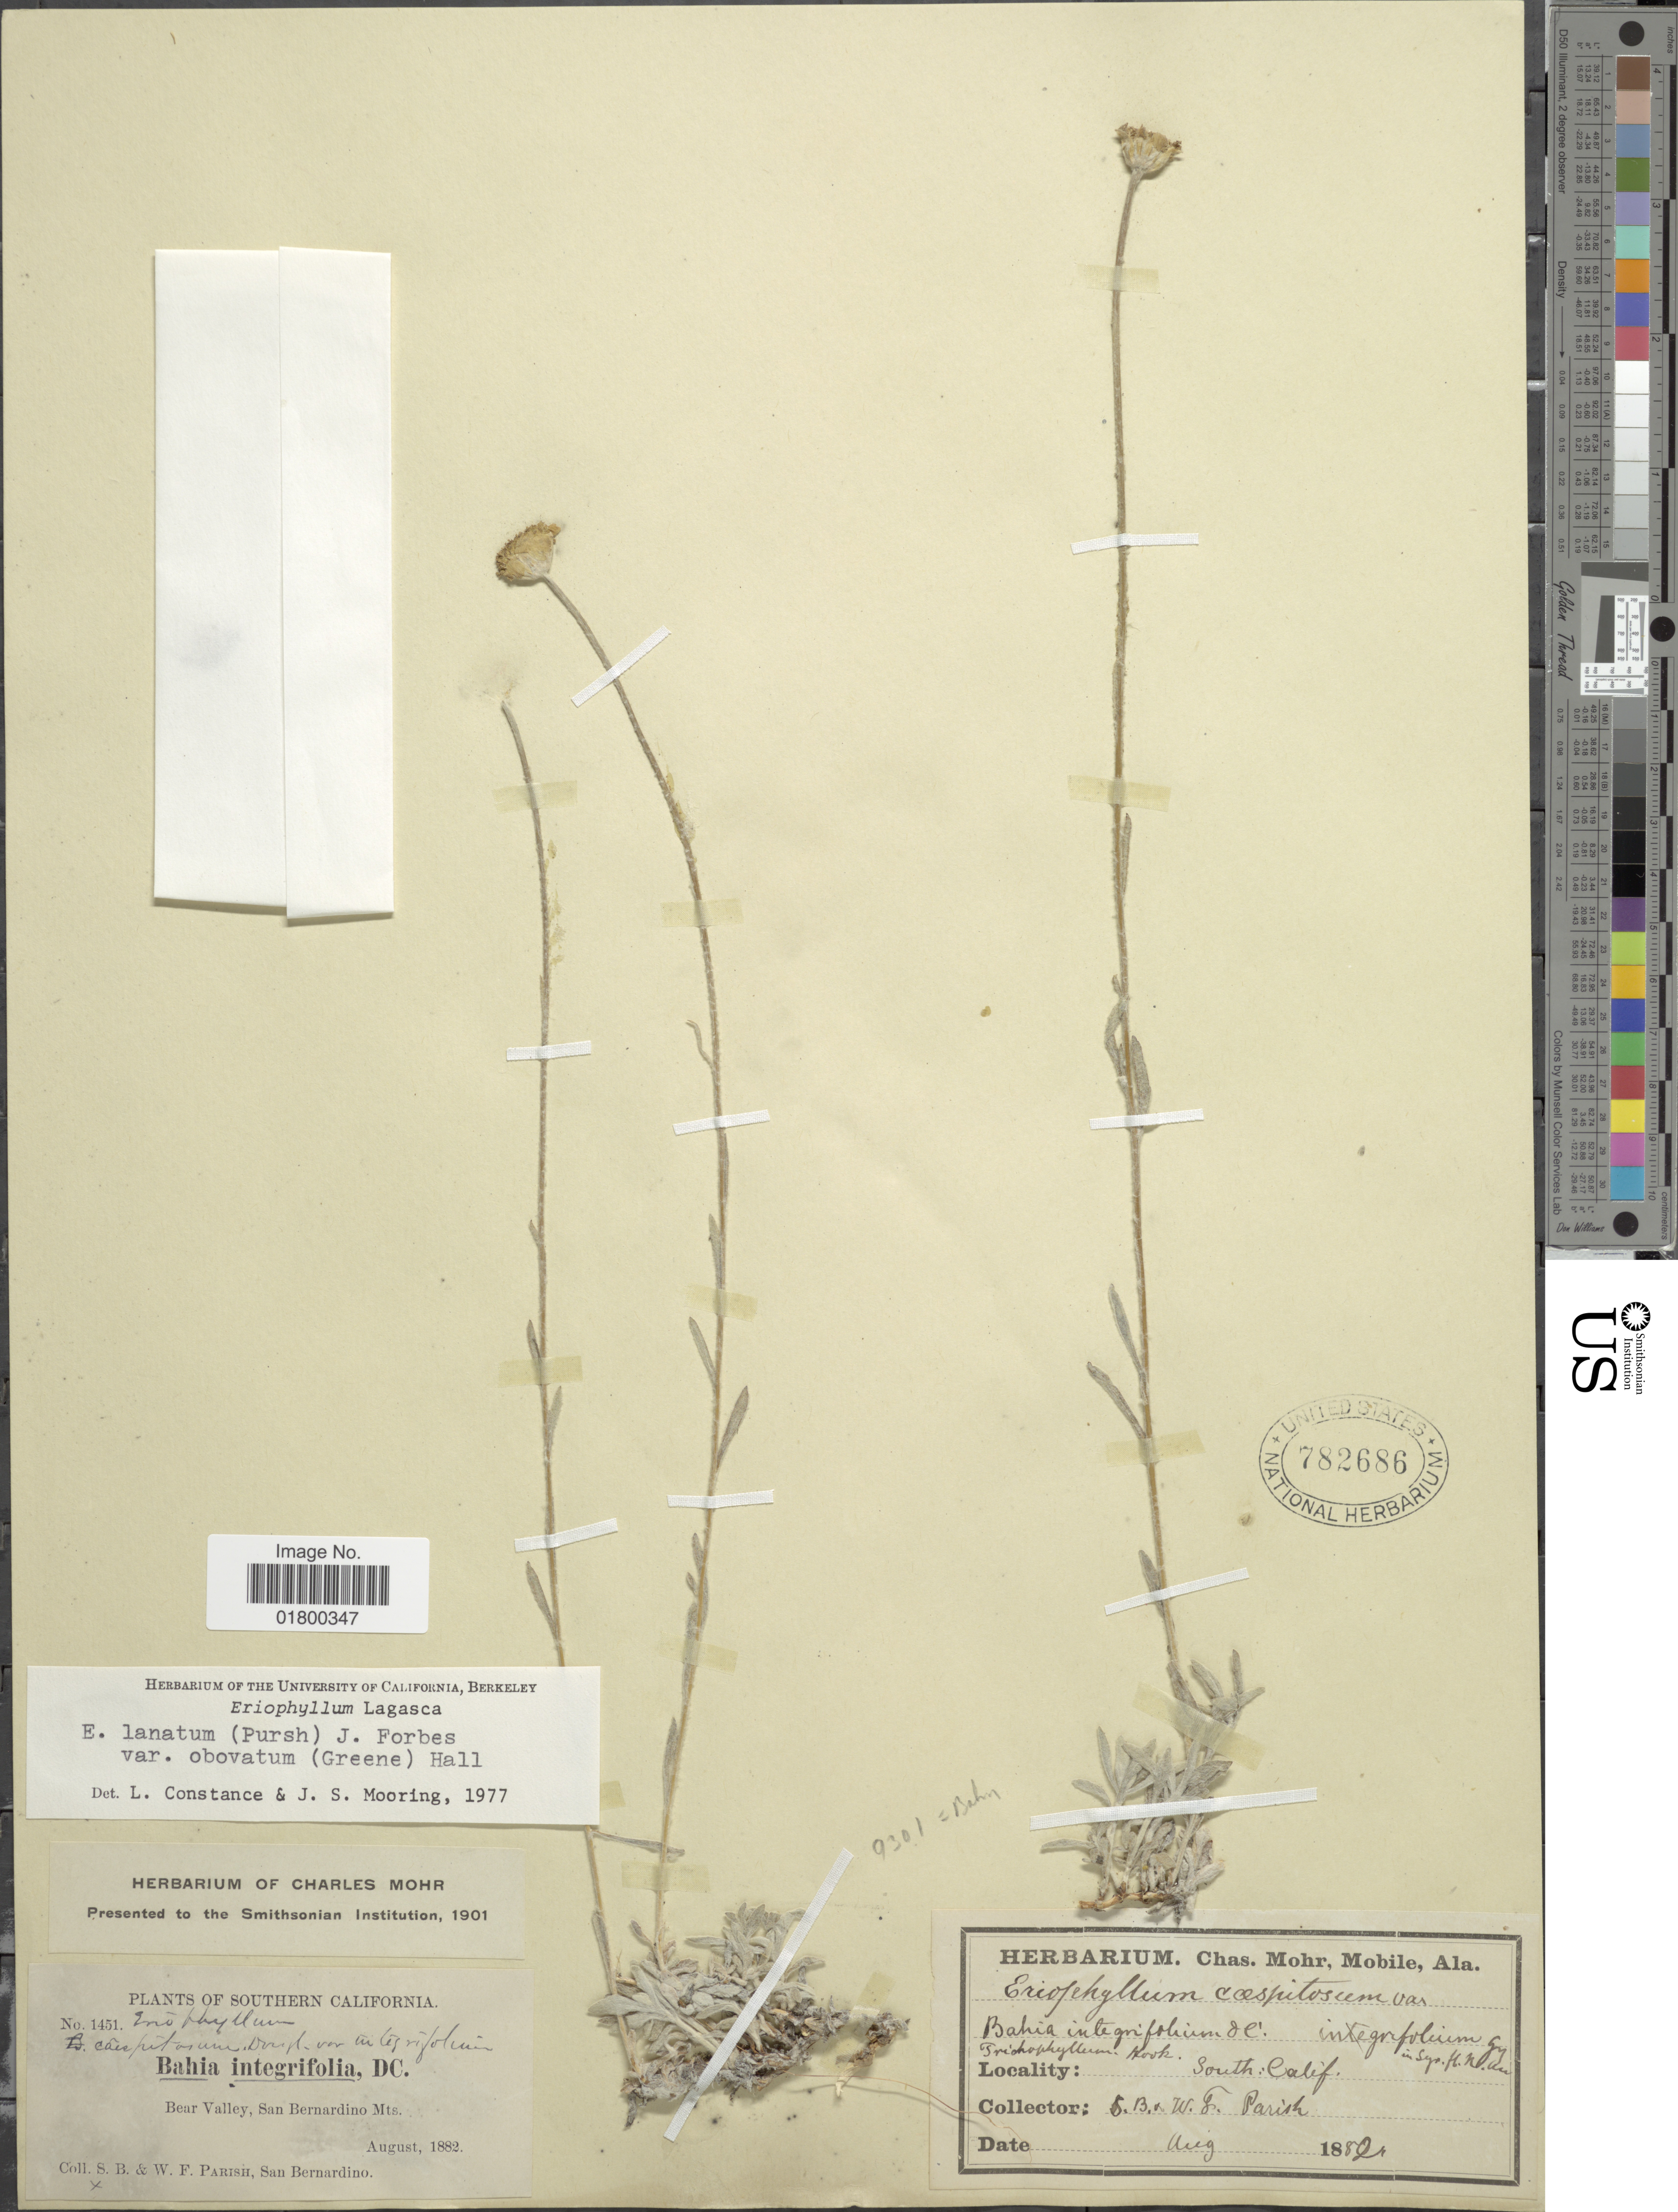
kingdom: Plantae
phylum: Tracheophyta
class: Magnoliopsida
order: Asterales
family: Asteraceae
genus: Eriophyllum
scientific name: Eriophyllum lanatum var. obovatum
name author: (Greene) H.M. Hall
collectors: S. B. Parish & W. F. Parish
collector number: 1451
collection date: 1882-08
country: United States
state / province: California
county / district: San Bernardino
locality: Southern California, Bear Valley, San Bernardino Mts.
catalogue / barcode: US 782686